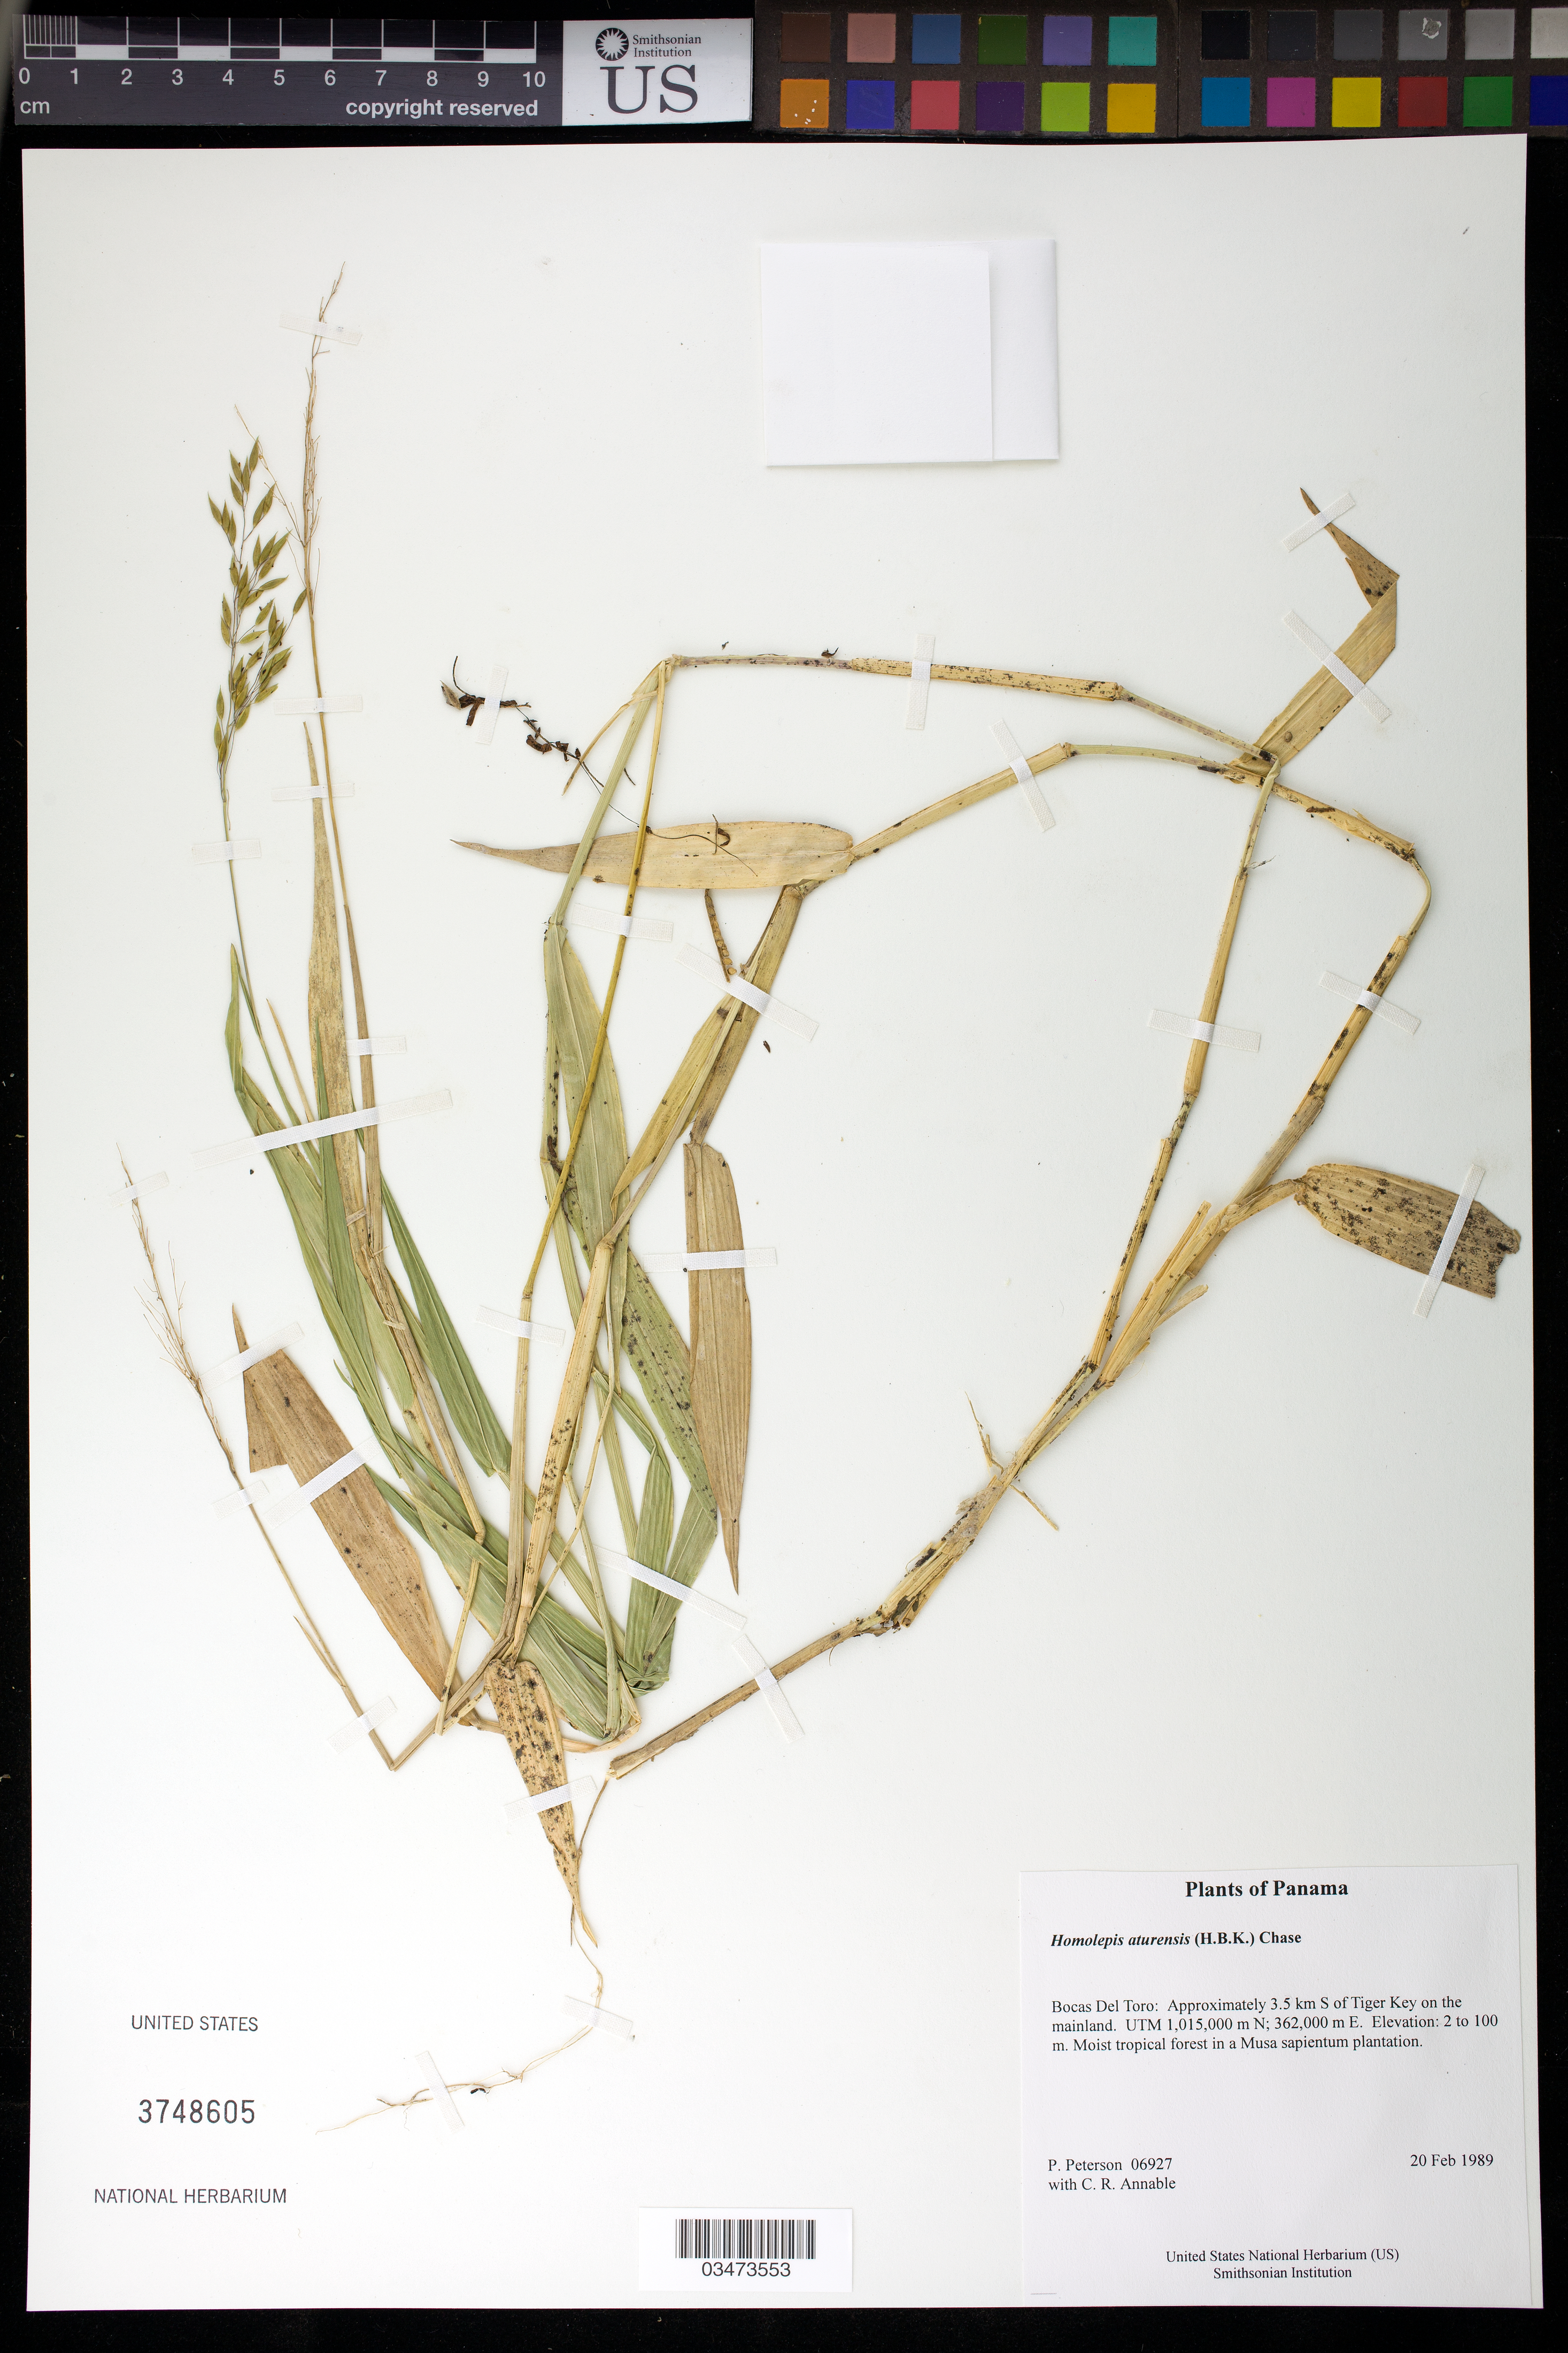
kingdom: Plantae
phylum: Tracheophyta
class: Liliopsida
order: Poales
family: Poaceae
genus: Homolepis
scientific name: Homolepis aturensis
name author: (Kunth) Chase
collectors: P. M. Peterson & C. R. Annable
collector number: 06927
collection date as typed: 20 Feb 1989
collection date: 1989-02-20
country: Panama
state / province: Bocas del Toro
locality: Approximately 3.5 km S of Tiger Key on the mainland. UTM 1,015,000 m N; 362,000 m E.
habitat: Moist tropical forest in a Musa sapientum plantation.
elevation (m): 2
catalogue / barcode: US 3748605